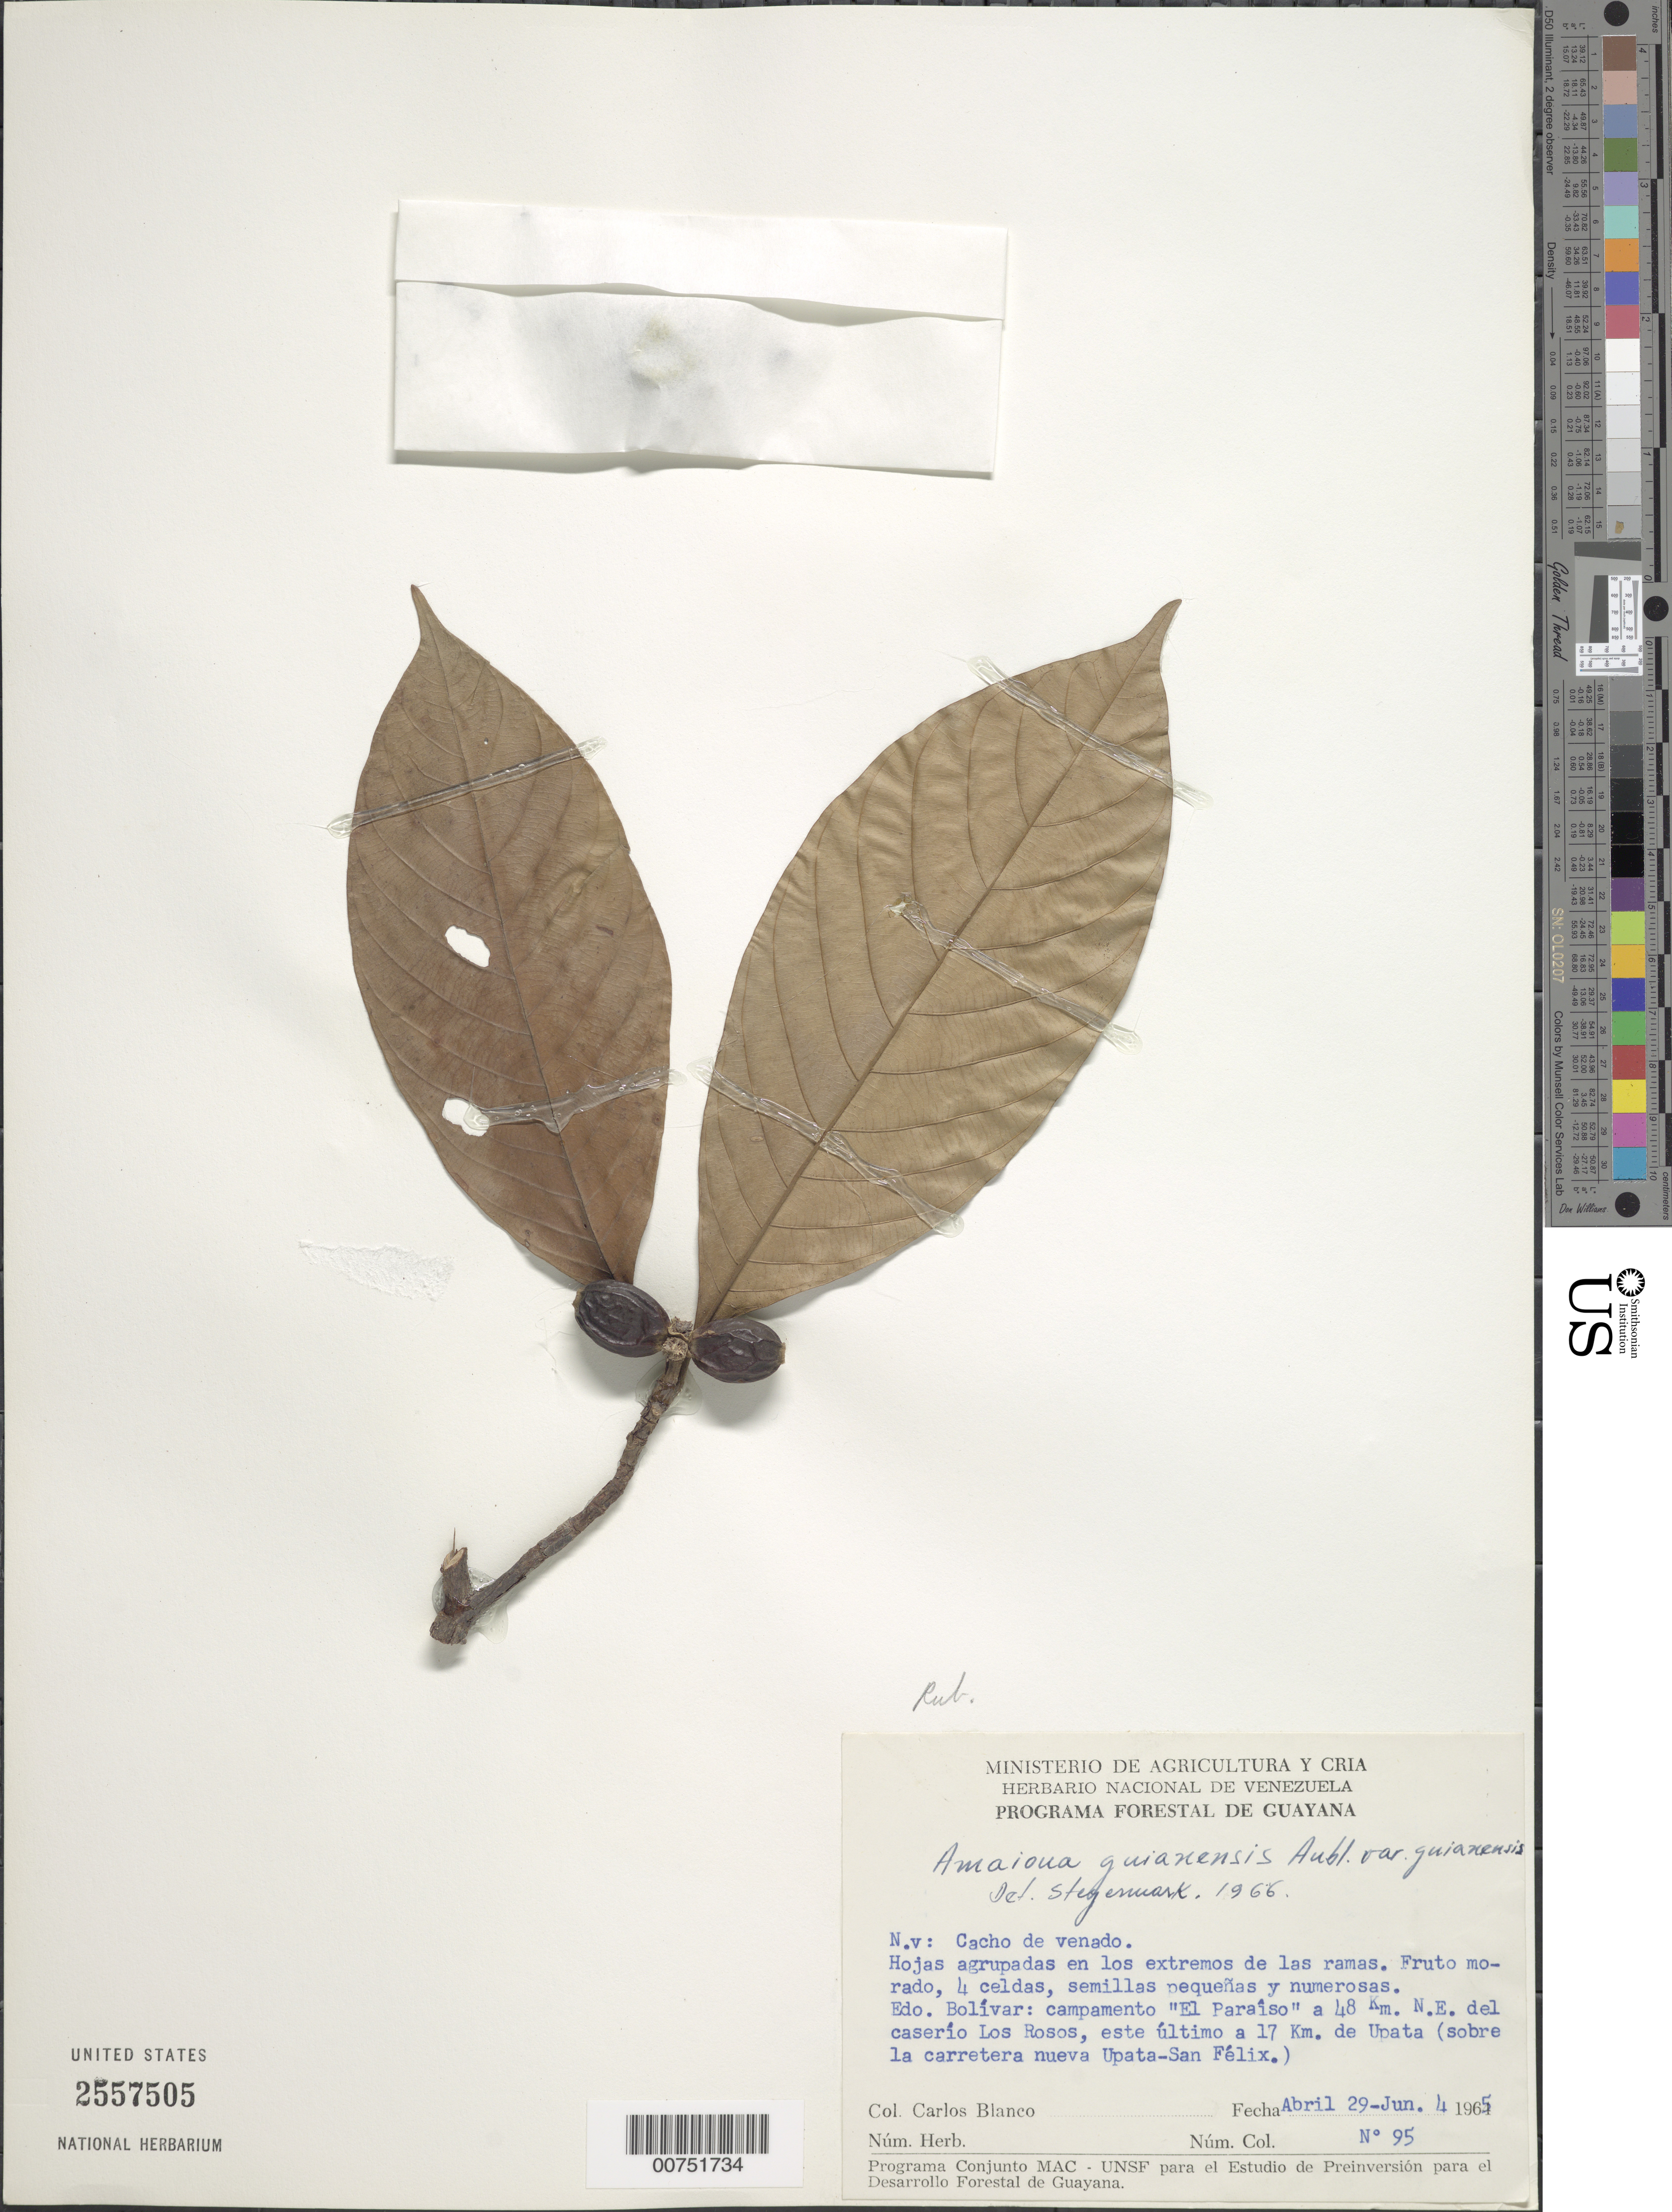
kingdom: Plantae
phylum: Tracheophyta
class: Magnoliopsida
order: Gentianales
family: Rubiaceae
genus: Amaioua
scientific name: Amaioua guianensis var. guianensis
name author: Aubl.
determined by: Steyermark, Julian A., (VEN)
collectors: C. A. Blanco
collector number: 95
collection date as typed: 29-Apr-65 to 4-Jun-65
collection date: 1965-04-29/1965-06-04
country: Venezuela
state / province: Bolívar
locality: Campamento "El Paraiso" a 48 km NE del caserío Los Rosos, este ultimo aprox. 17 km de Upata (sobre la carretera nueva Upata-San Felix)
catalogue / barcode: US 2557505